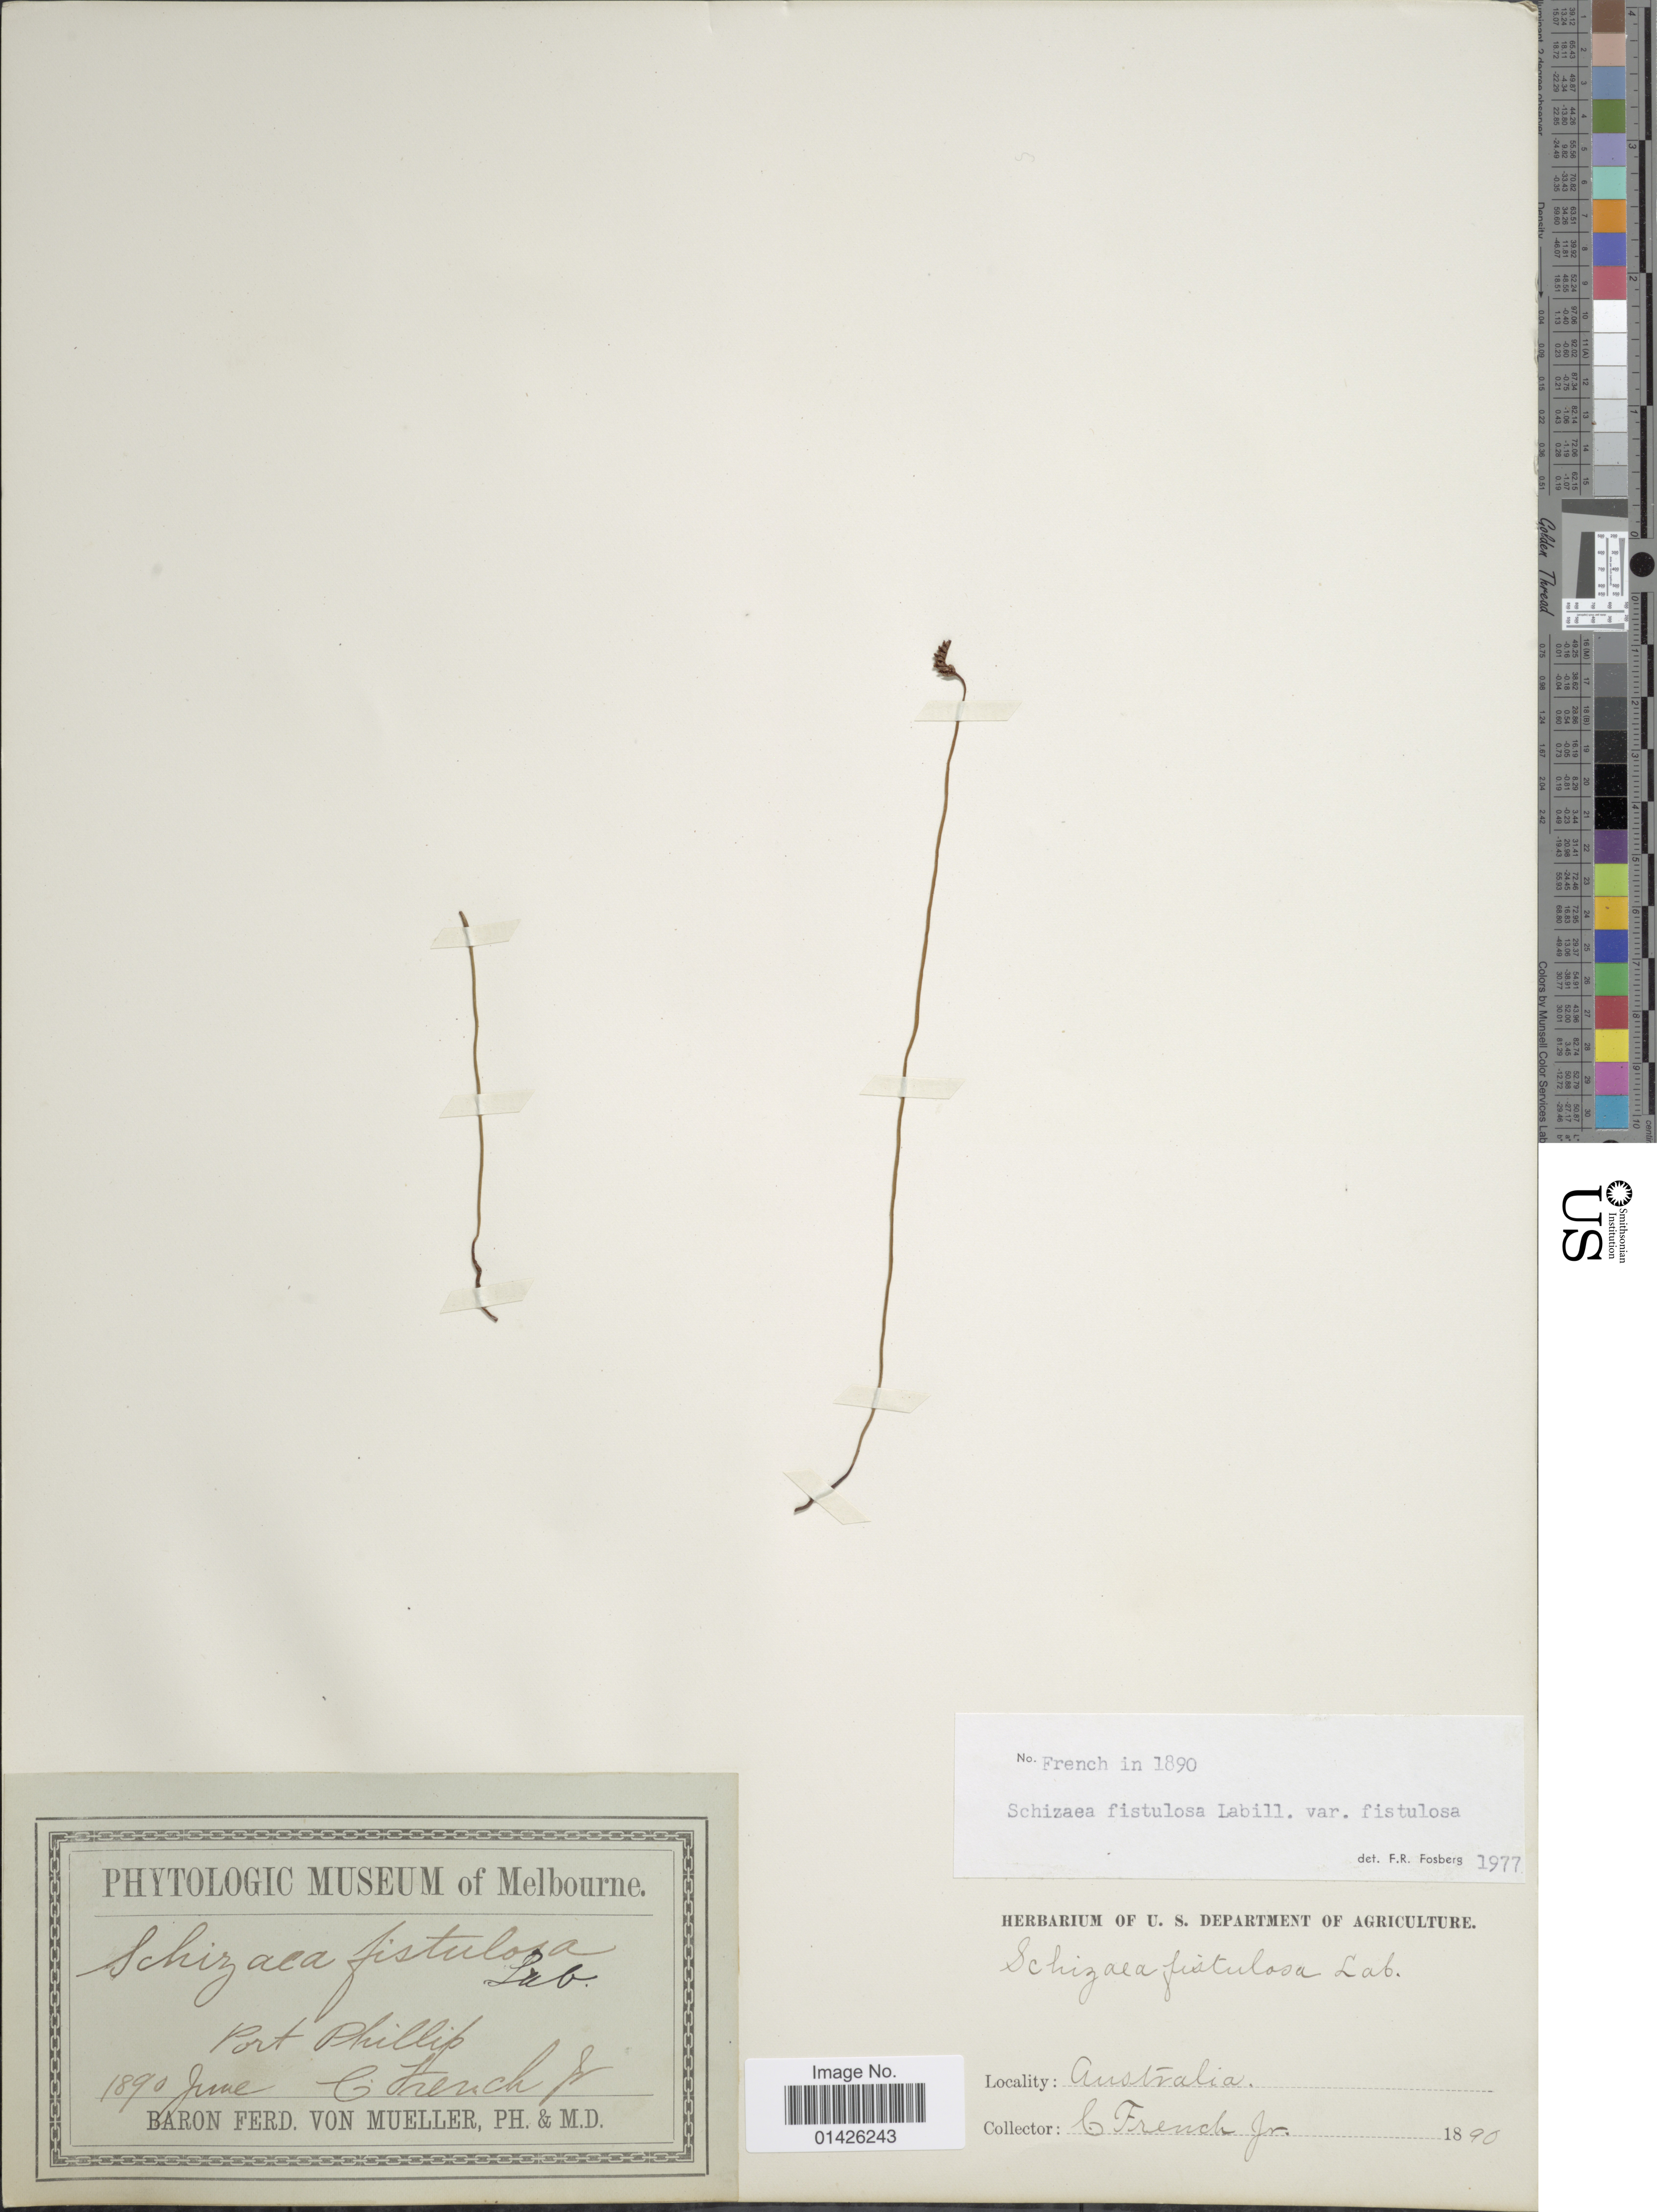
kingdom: Plantae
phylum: Tracheophyta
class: Polypodiopsida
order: Schizaeales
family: Schizaeaceae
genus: Schizaea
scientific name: Schizaea fistulosa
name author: Labill.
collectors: C. French Jr.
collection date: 1890-06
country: Australia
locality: Port Phillip